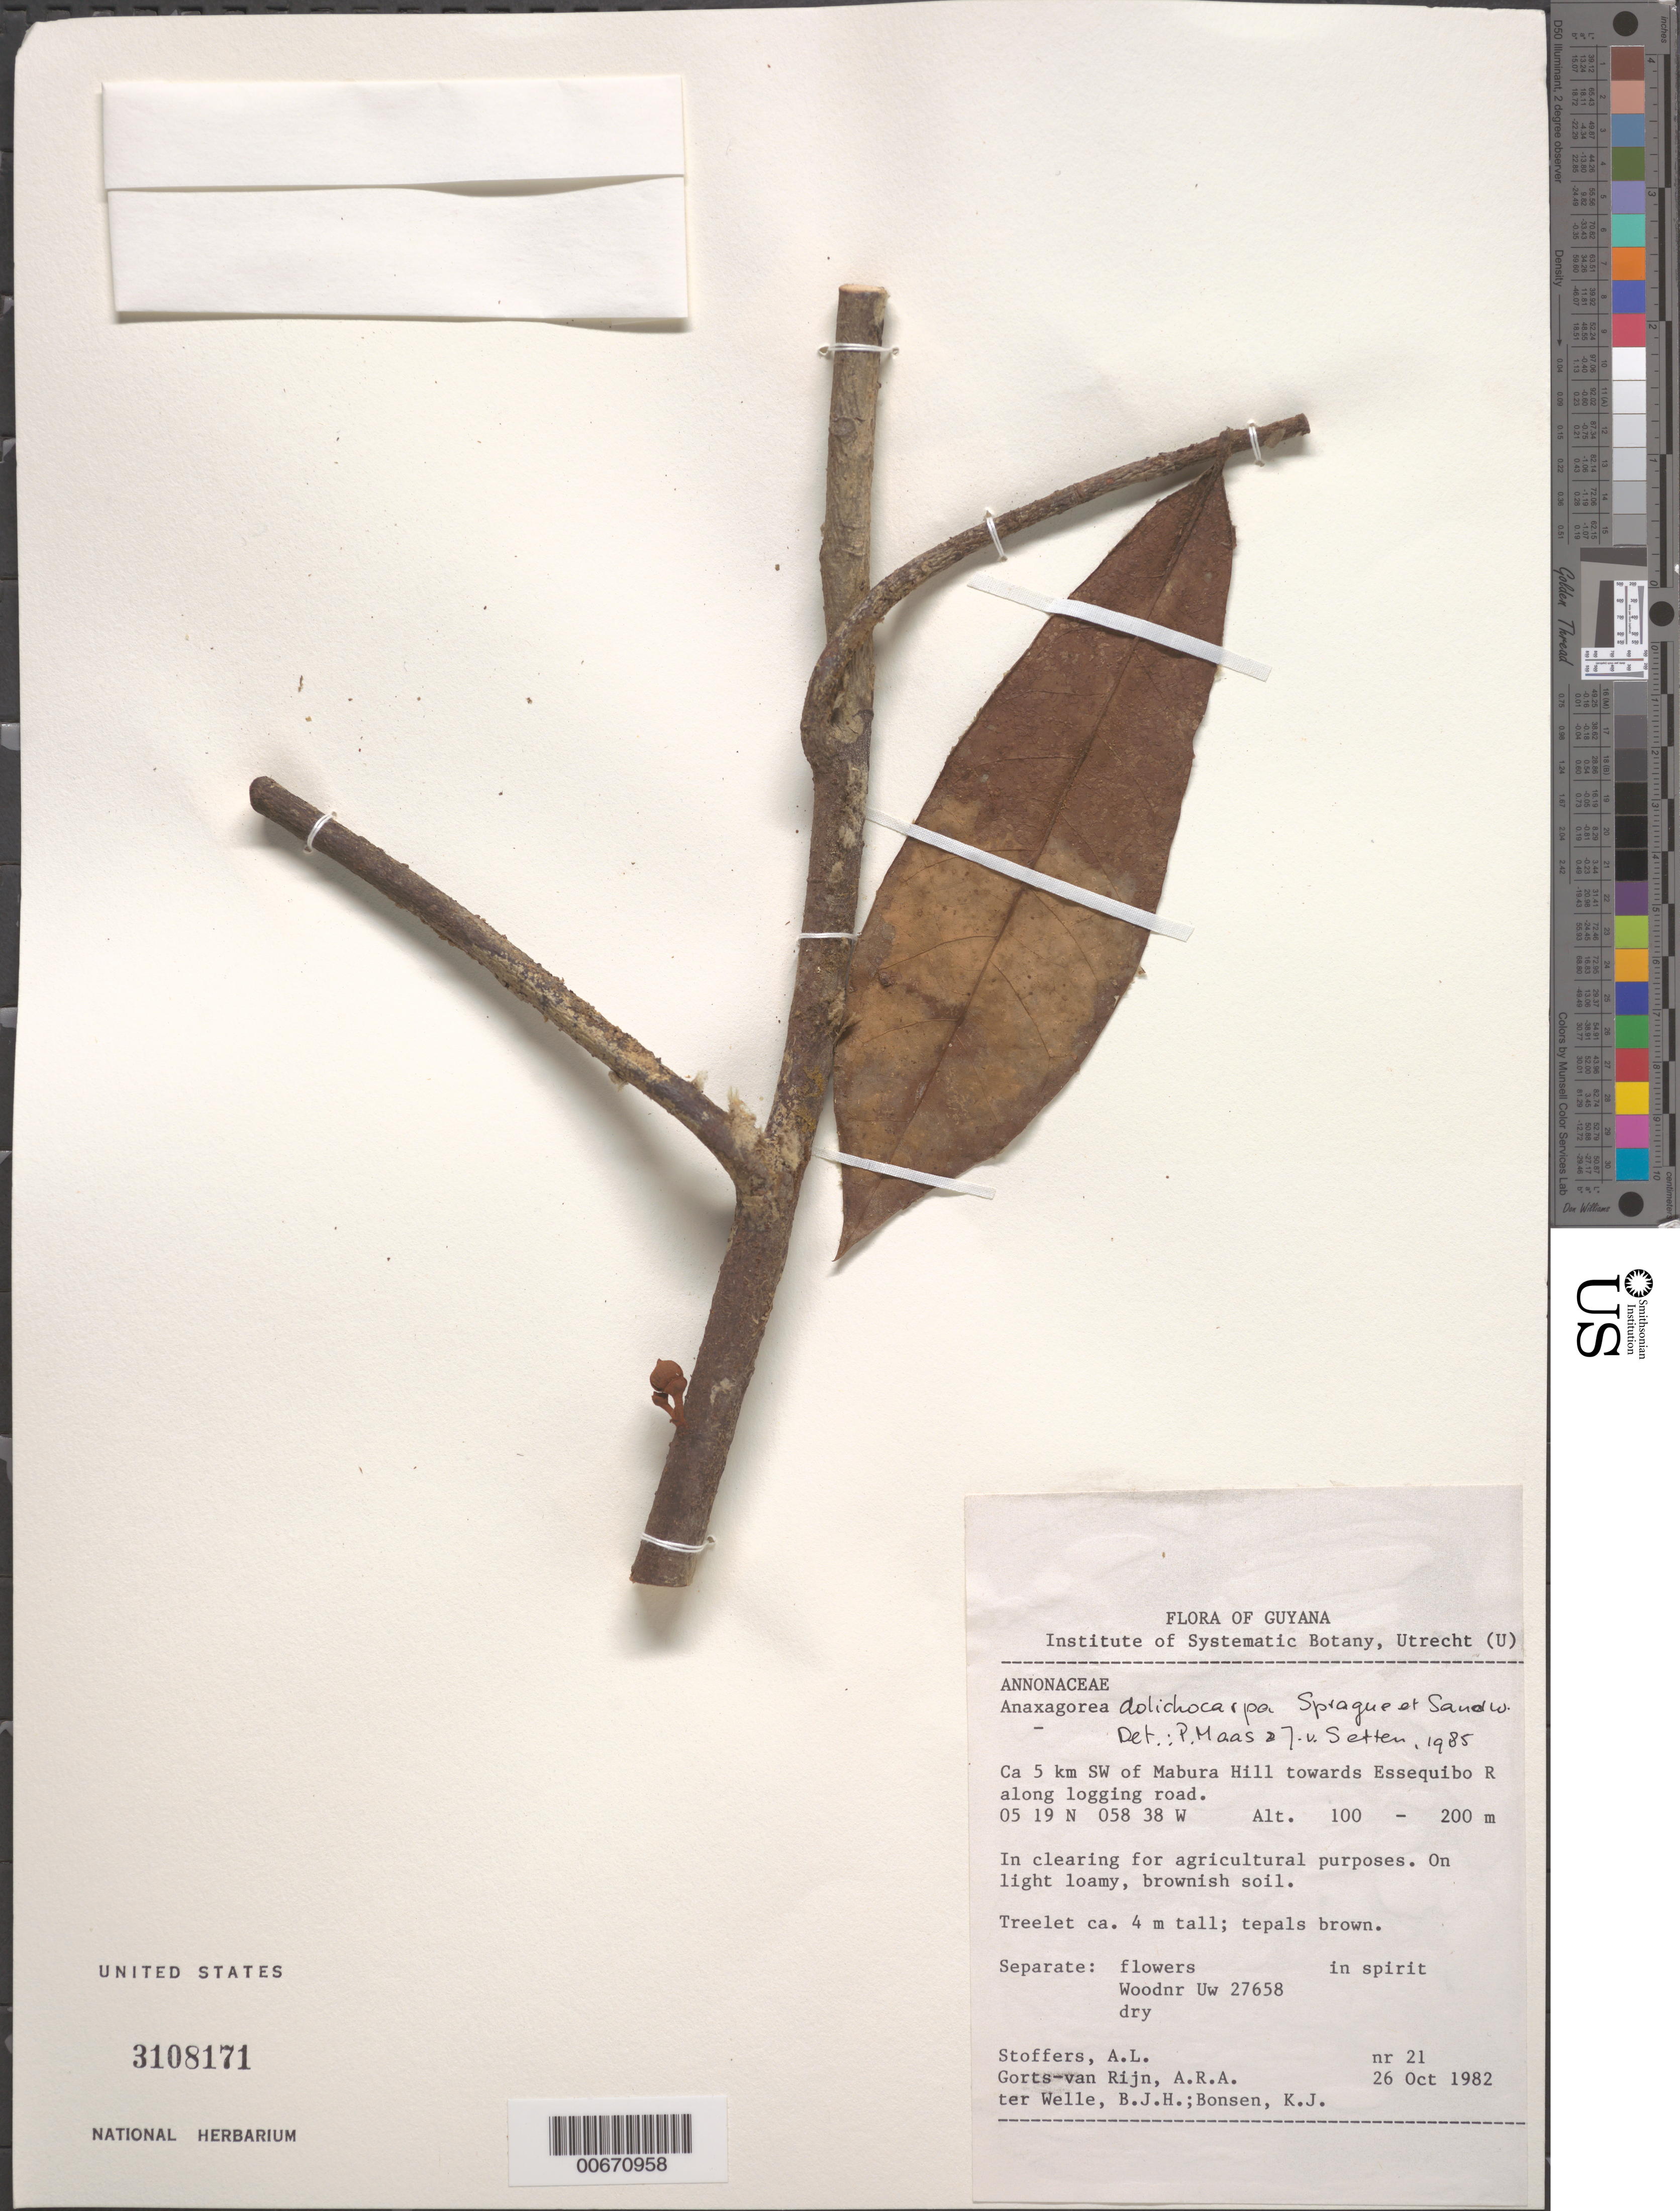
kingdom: Plantae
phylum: Tracheophyta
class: Magnoliopsida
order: Magnoliales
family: Annonaceae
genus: Anaxagorea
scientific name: Anaxagorea dolichocarpa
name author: Sprague & Sandwith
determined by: Maas, P. J.; van Setten, J.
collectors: A. Stoffers, A. .R. A. Görts-van Rijn, B. Welle & K. Bonsen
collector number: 21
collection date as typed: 26-Oct-82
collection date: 1982-10-26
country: Guyana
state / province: U. Demerara-Berbice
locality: Mabura Hill, 5 km SW of, towards Essequibo R.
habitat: Clearing for agricultural purposes on light, loamy soil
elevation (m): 100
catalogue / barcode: US 3108171